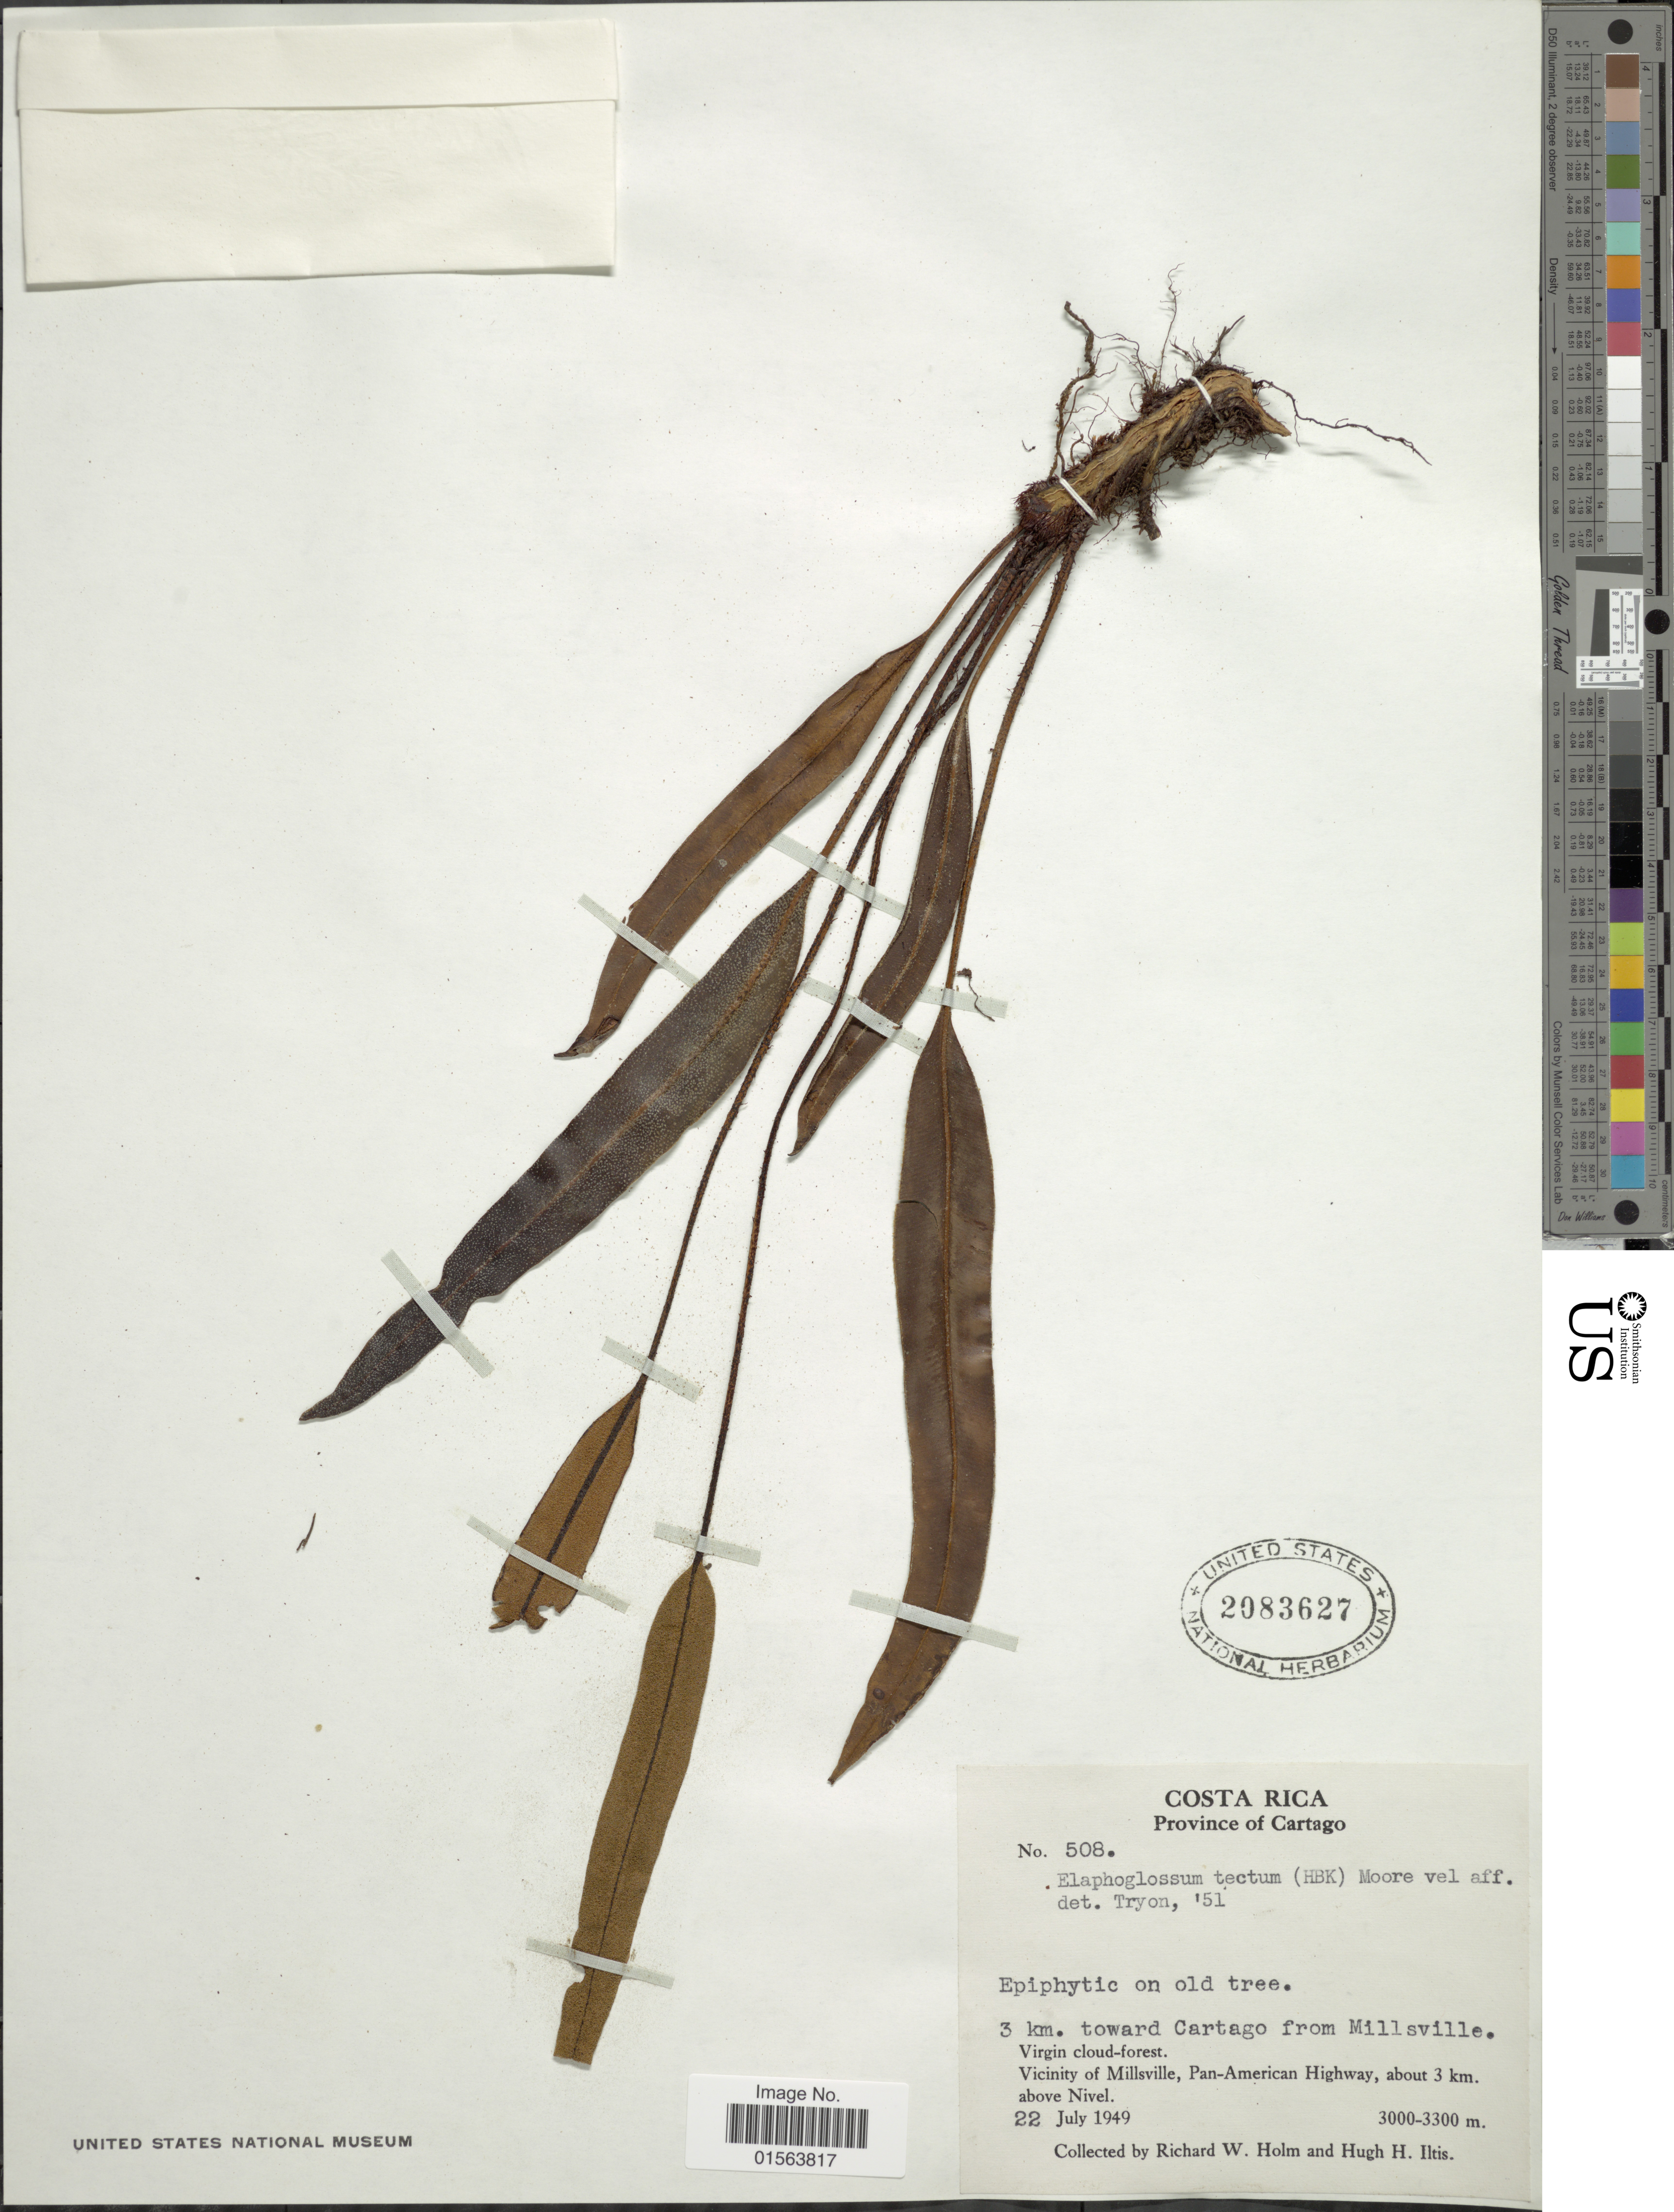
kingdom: Plantae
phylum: Tracheophyta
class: Polypodiopsida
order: Polypodiales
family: Dryopteridaceae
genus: Elaphoglossum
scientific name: Elaphoglossum furfuraceum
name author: (Mett. ex Kuhn) Christ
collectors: R. W. Holm & H. H. Iltis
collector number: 508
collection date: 1949-07-22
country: Costa Rica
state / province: Cartago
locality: Province of Cartago, 3 km toward Cartago from Millsville, Virgin cloud-forest, Vicinity of Millsville, Pan-American Highway, about 3 km above Nivel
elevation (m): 3000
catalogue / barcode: US 2083627